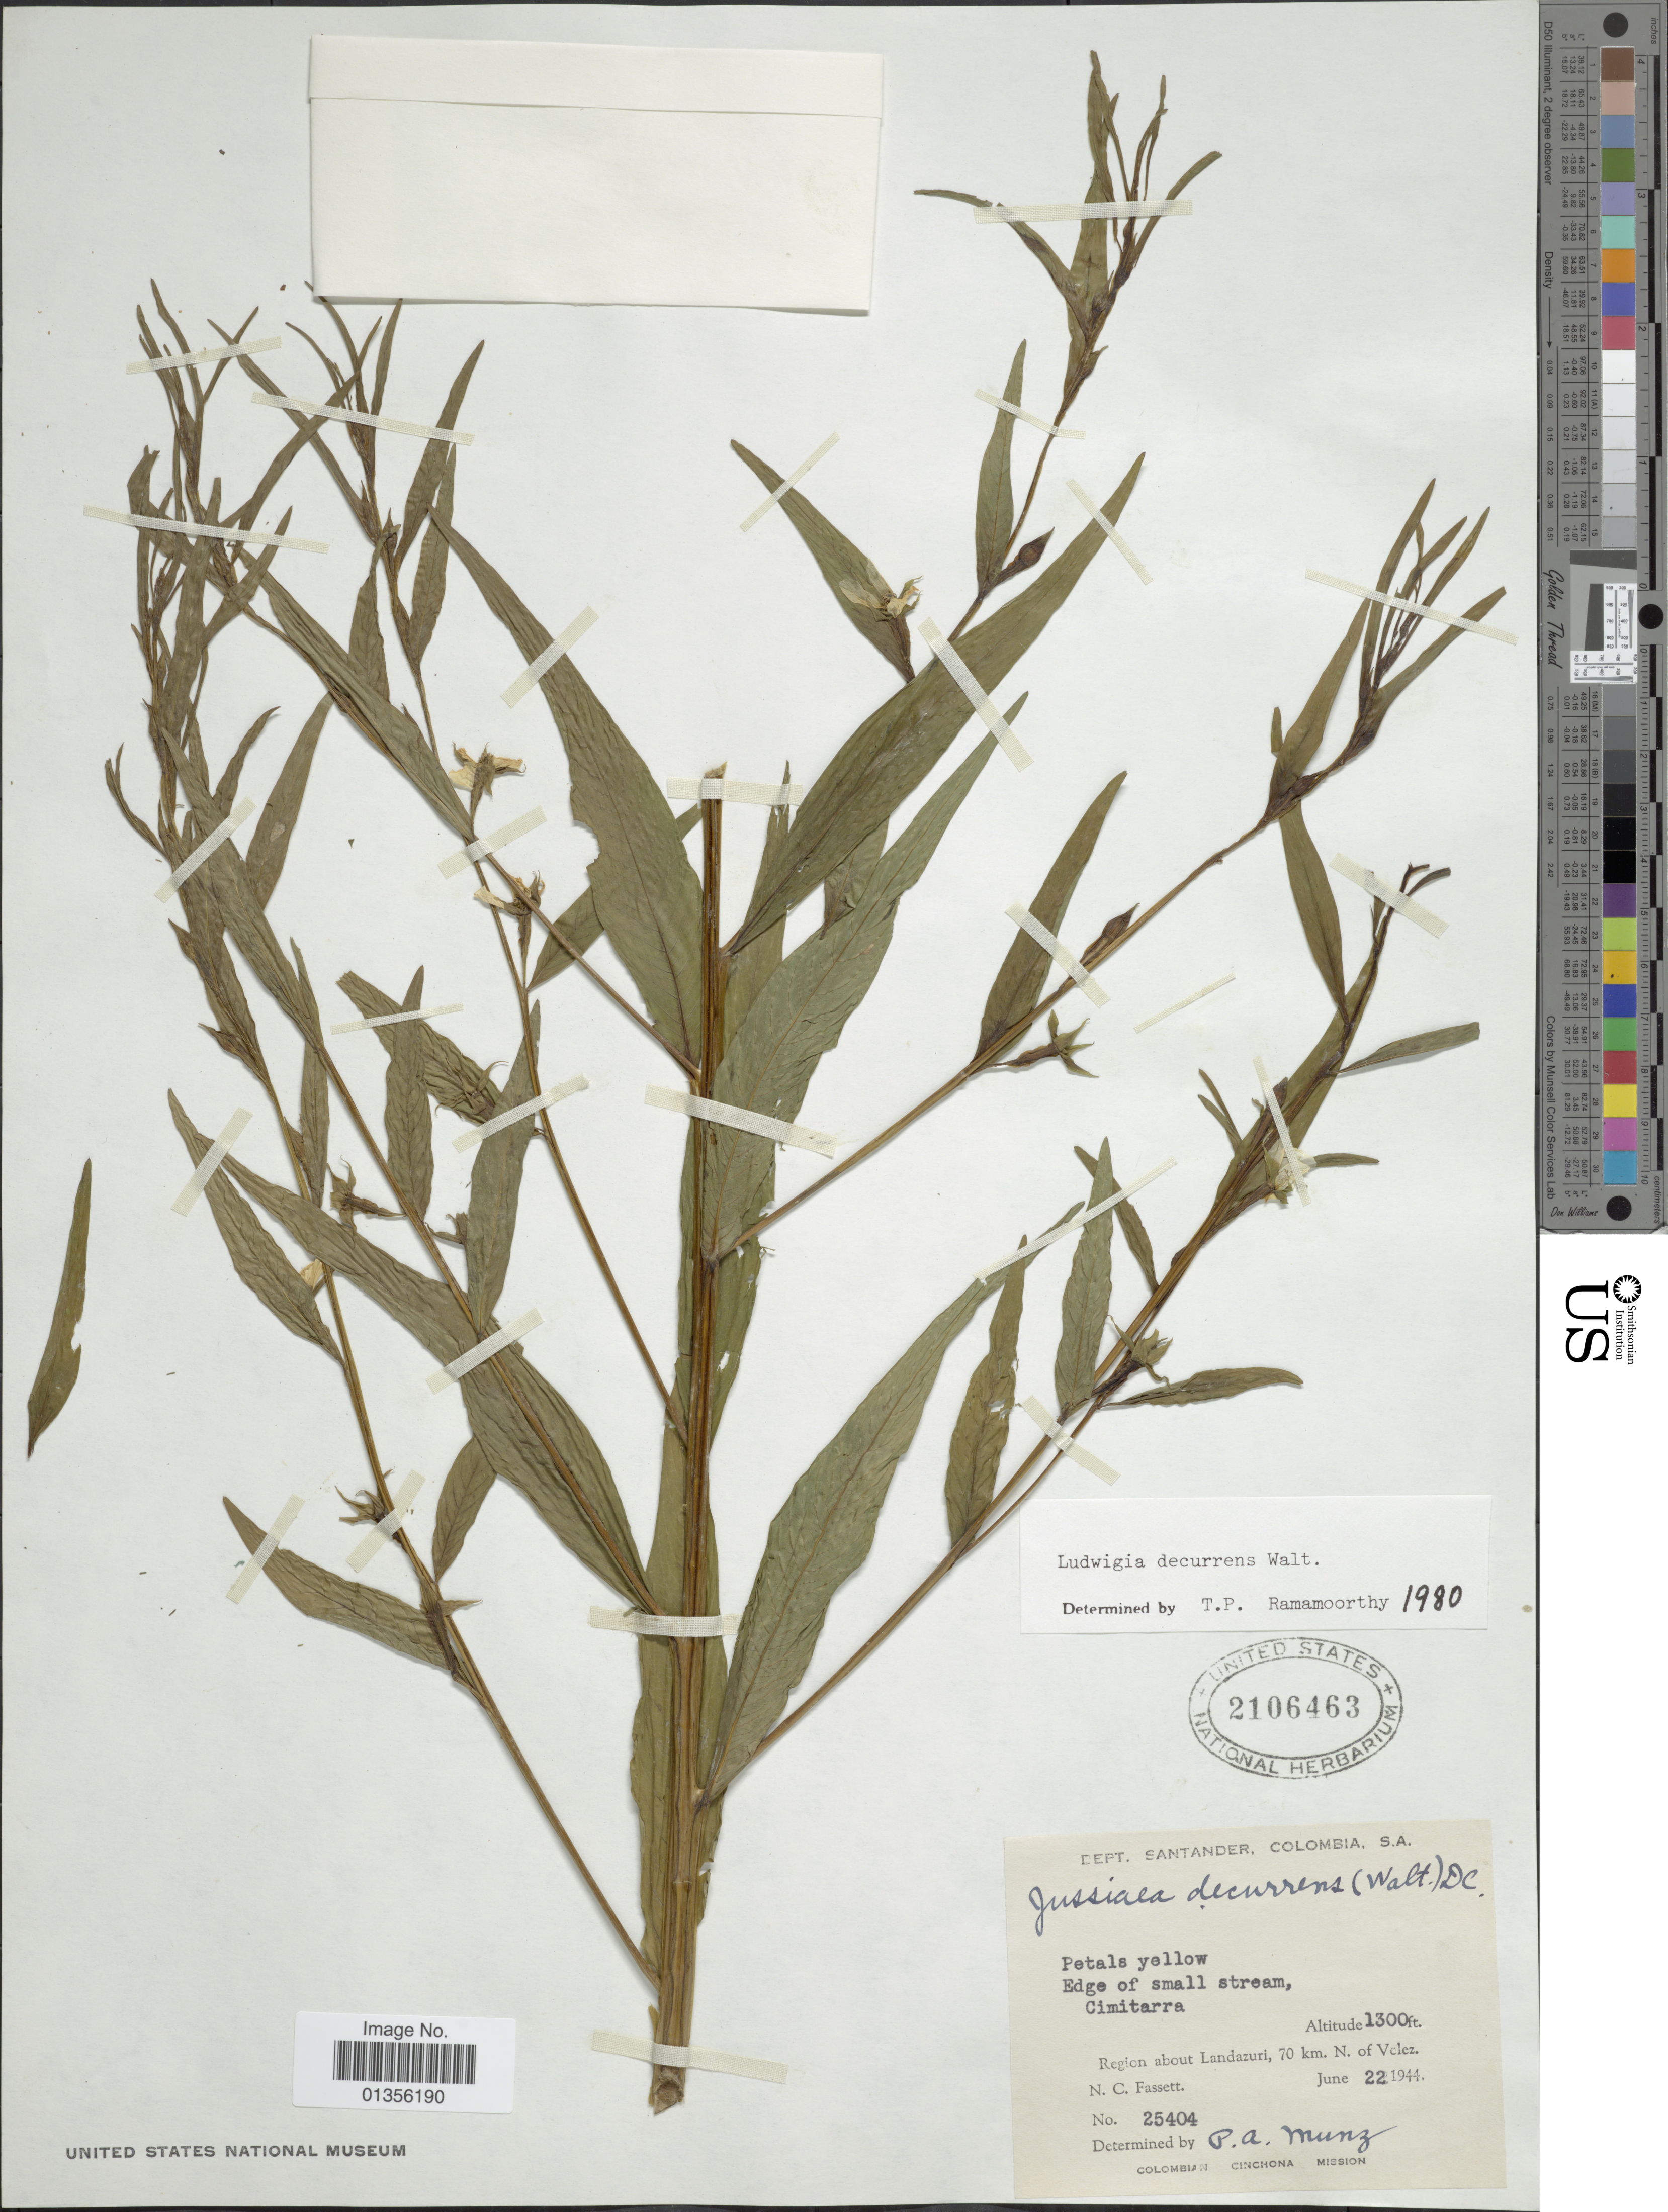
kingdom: Plantae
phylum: Tracheophyta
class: Magnoliopsida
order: Myrtales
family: Onagraceae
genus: Ludwigia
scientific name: Ludwigia decurrens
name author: Walter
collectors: N. C. Fassett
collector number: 25404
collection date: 1944-06-22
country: Colombia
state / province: Santander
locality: Edge of small stream, Cimitarra. Region about Landazuri, 70 km. N. of Velez.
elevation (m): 396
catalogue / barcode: US 2106463